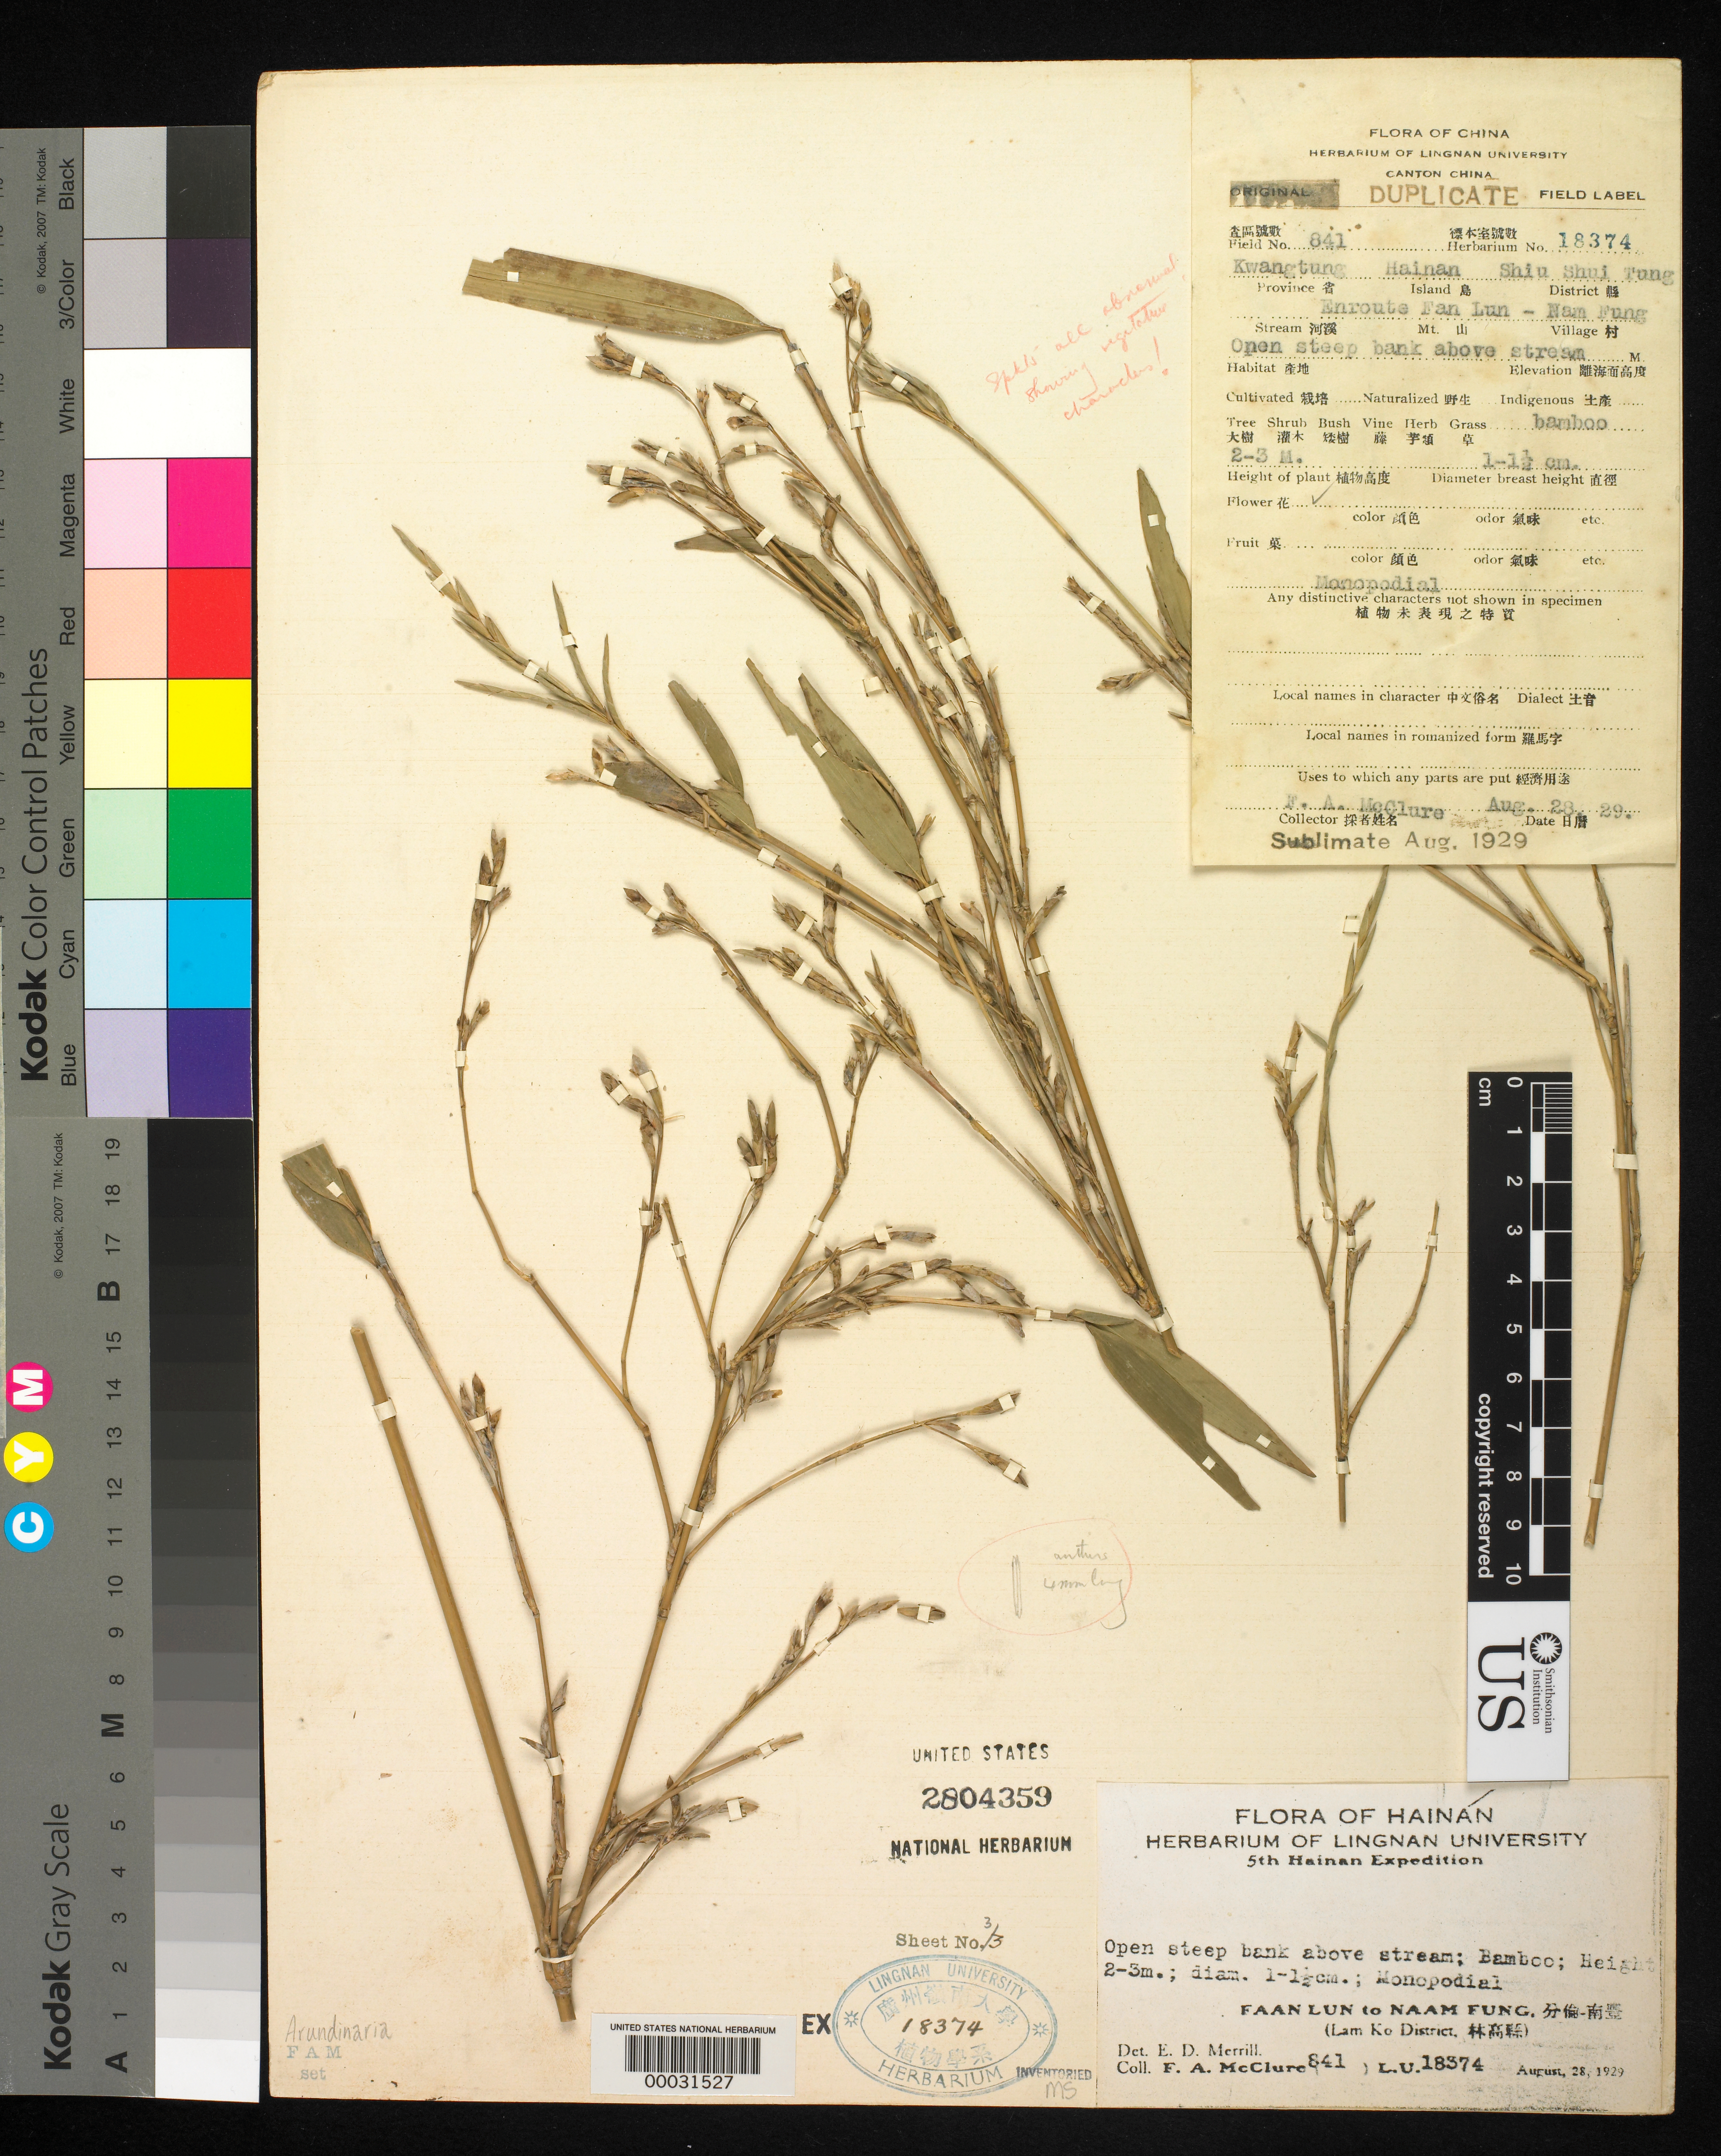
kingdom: Plantae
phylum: Tracheophyta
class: Liliopsida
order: Poales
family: Poaceae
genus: Arundinaria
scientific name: Arundinaria sp.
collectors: F. A. McClure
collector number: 841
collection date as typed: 28 Aug 1929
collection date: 1929-08-28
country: China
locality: Faan lun, naam fung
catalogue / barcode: US 2804359